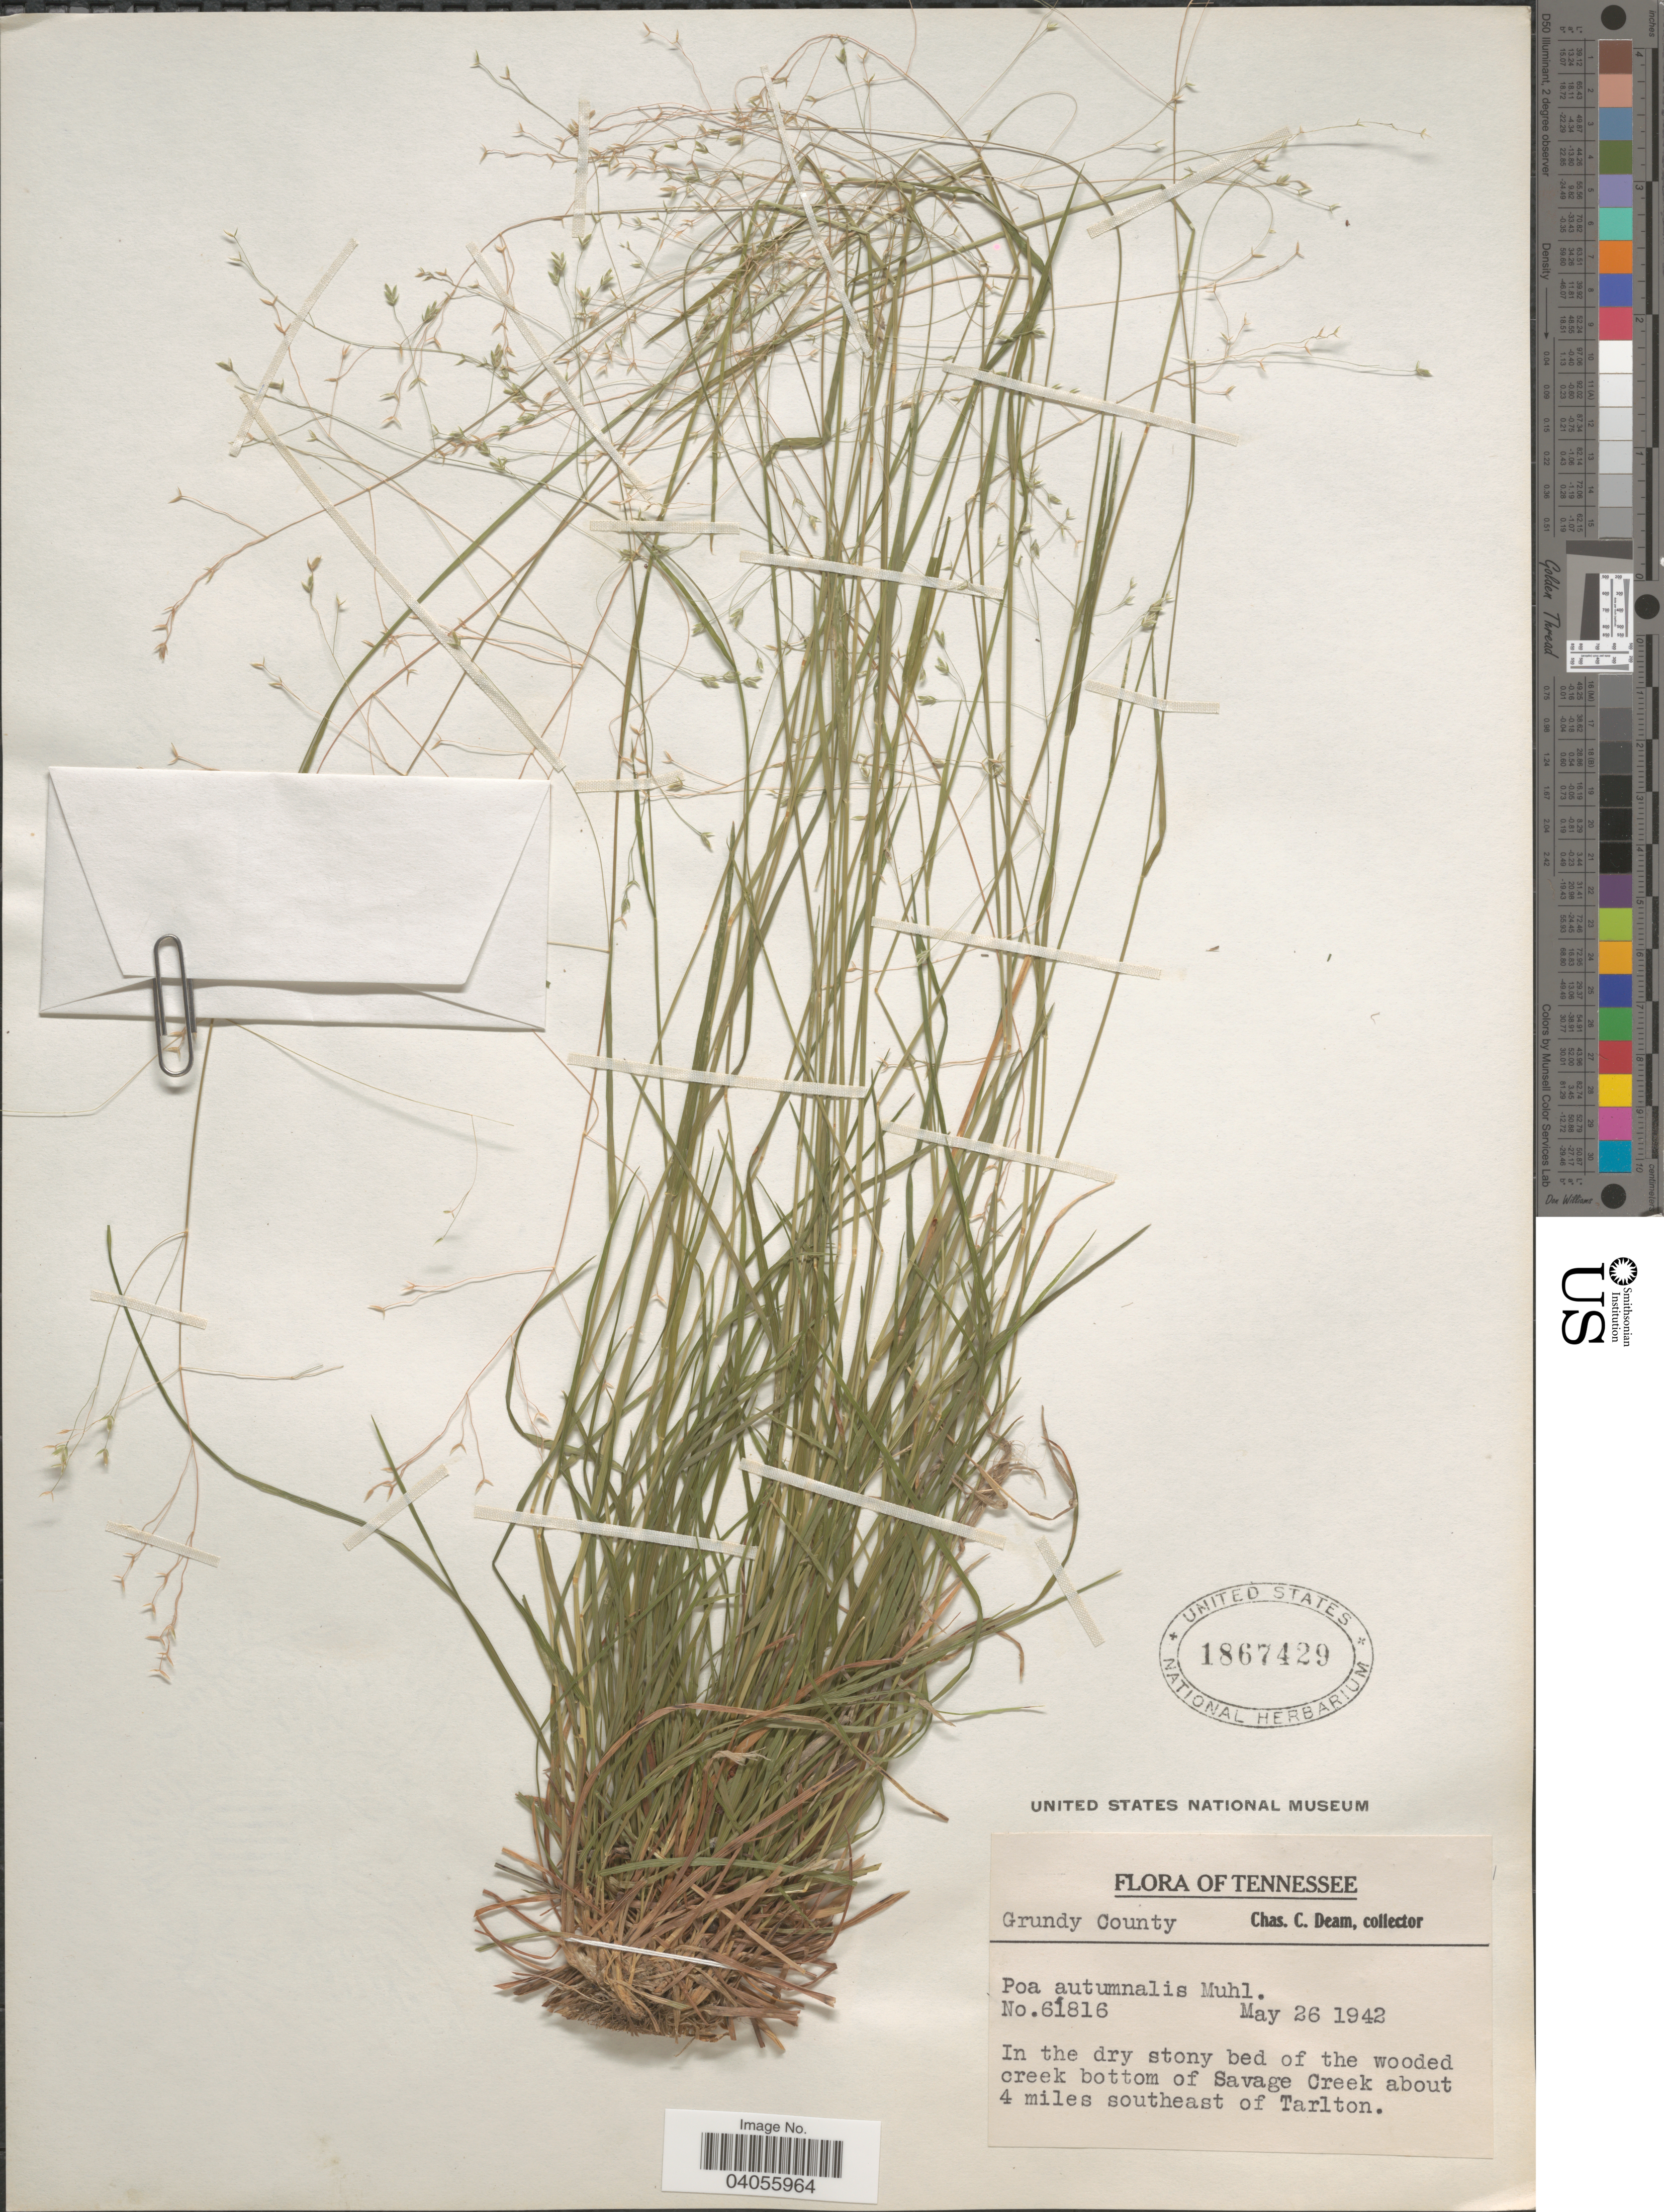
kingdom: Plantae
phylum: Tracheophyta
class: Liliopsida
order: Poales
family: Poaceae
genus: Poa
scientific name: Poa autumnalis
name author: Muhl. ex Elliott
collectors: C. C. Deam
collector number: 61816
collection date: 1942-05-26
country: United States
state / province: Tennessee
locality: Grundy County. In the dry stony bed of the wooded creek bottom of Savage Creek about 4 miles southeast of Tarlton.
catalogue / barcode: US 1867429